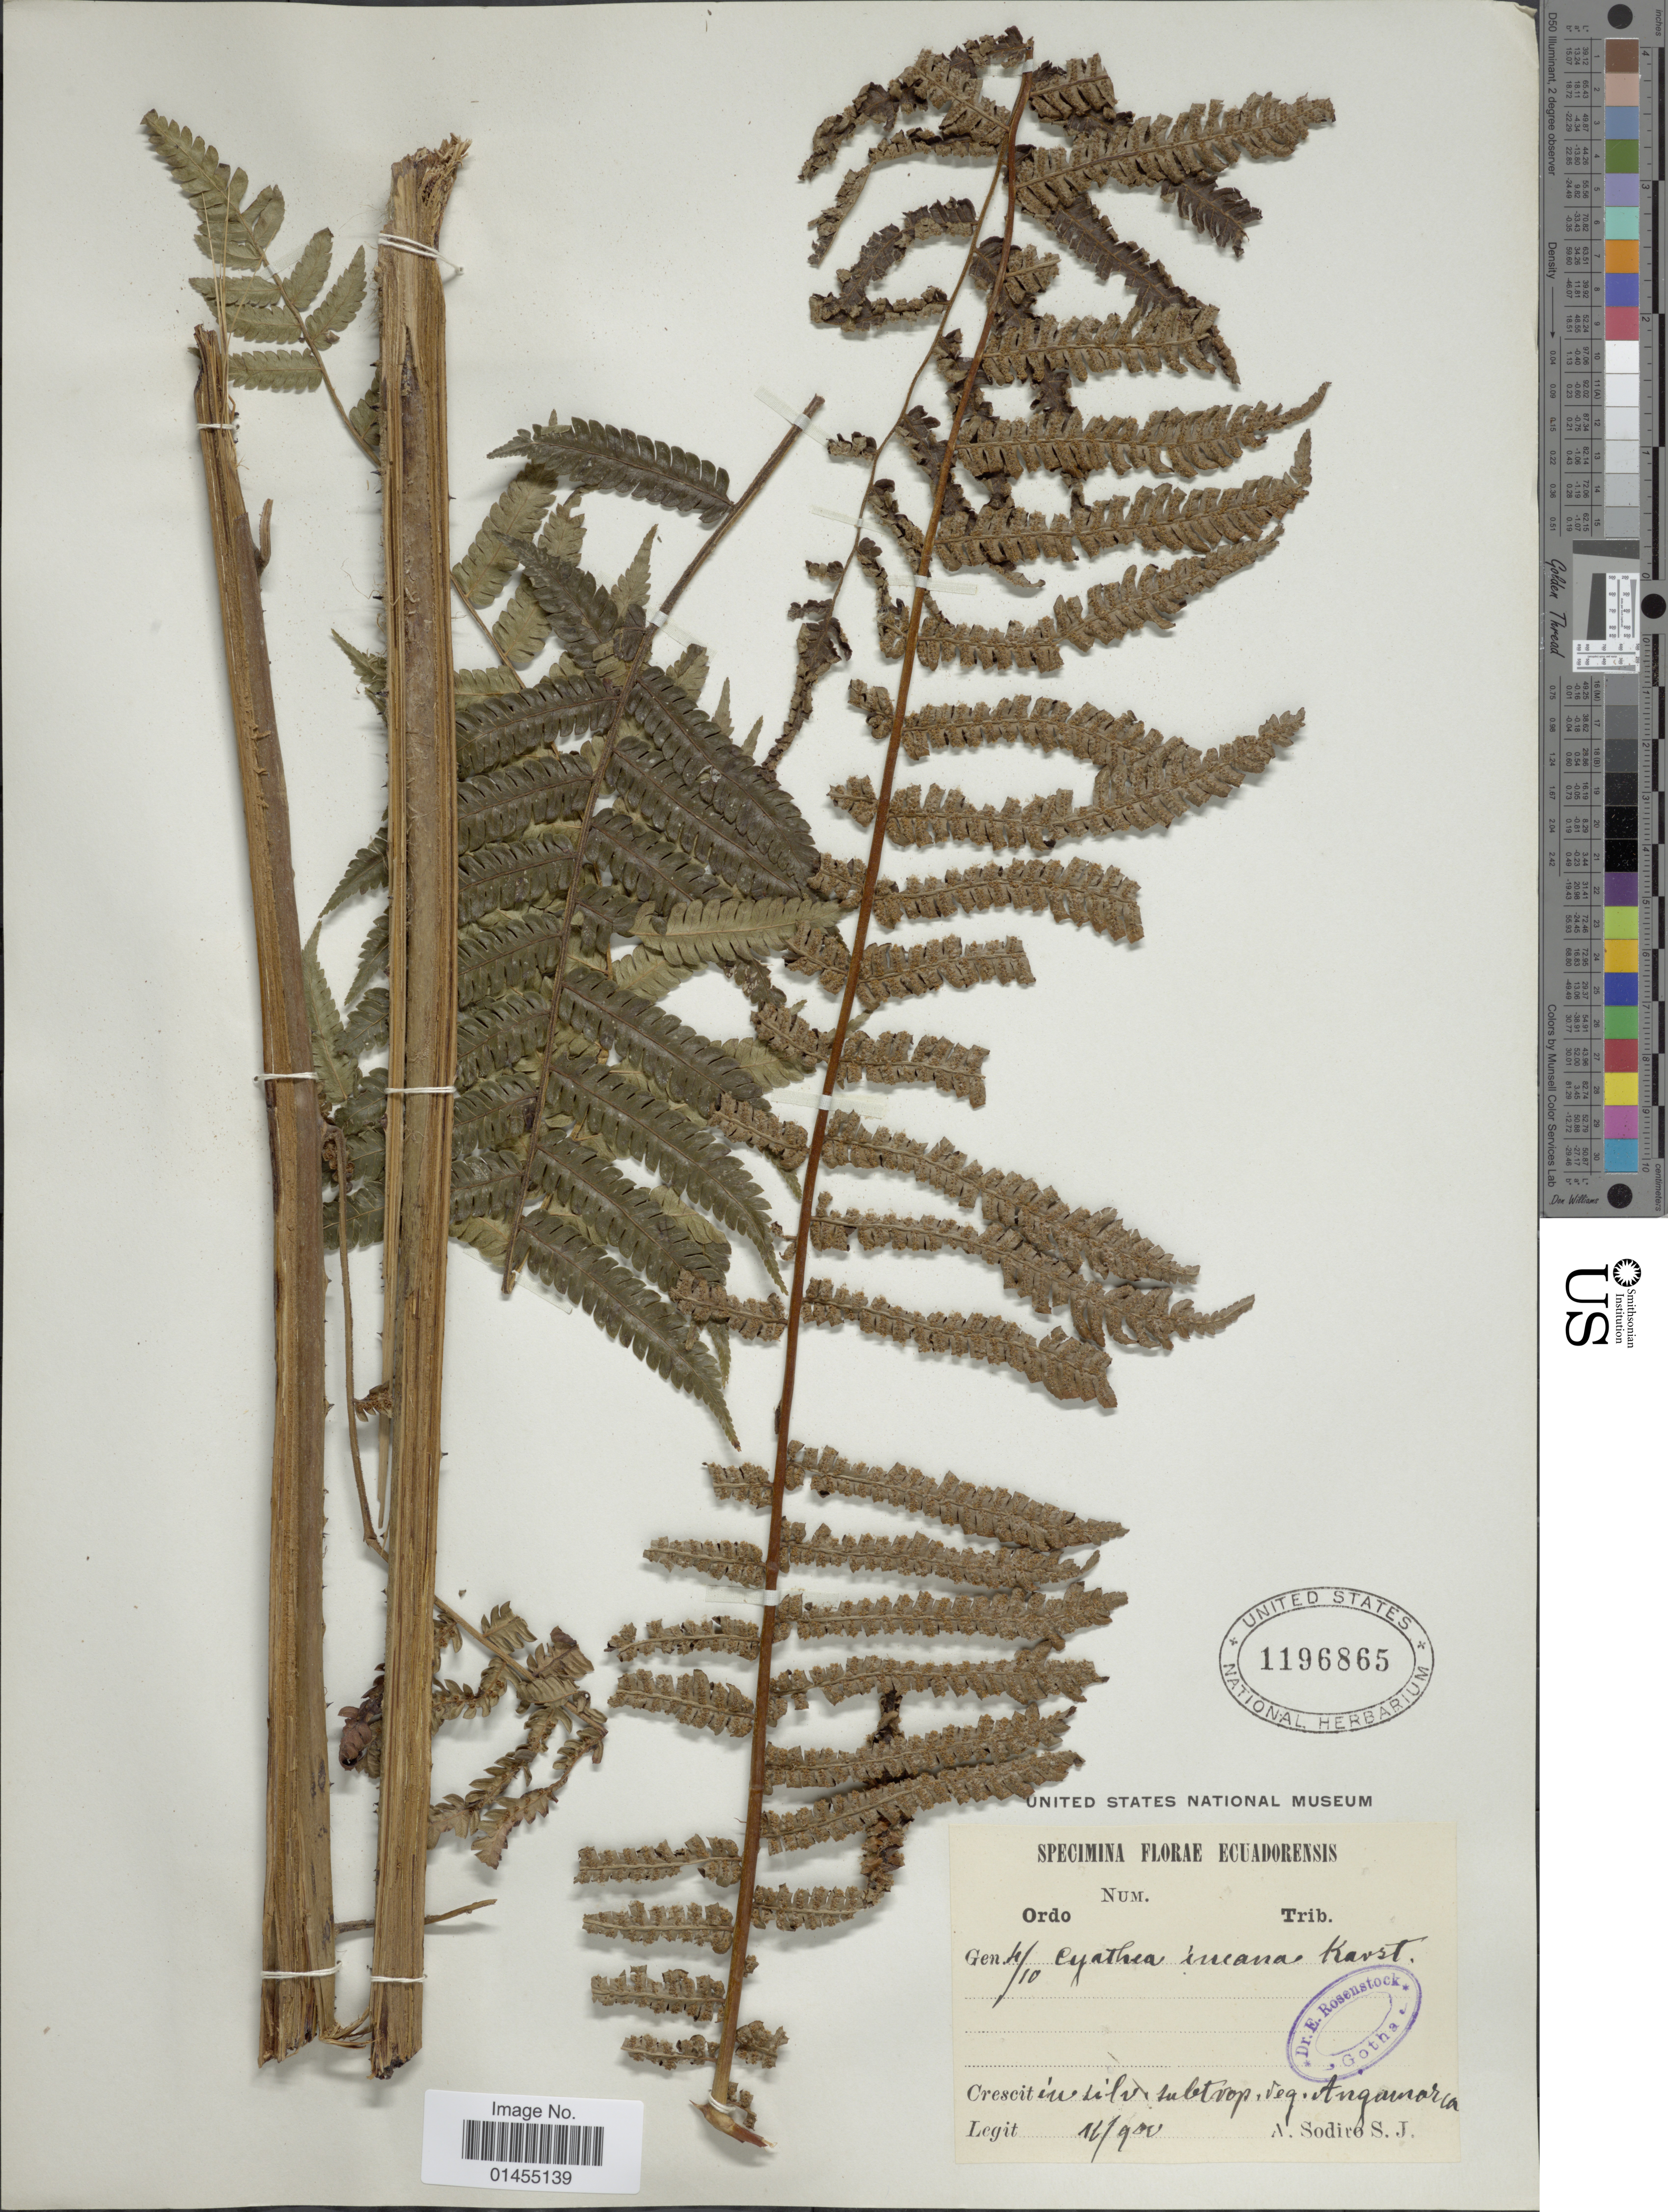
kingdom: Plantae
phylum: Tracheophyta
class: Polypodiopsida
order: Cyatheales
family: Cyatheaceae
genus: Alsophila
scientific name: Alsophila incana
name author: (H. Karst.) D.S. Conant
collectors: A. Sodiro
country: Ecuador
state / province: Cotopaxi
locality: Angamarca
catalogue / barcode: US 1196865